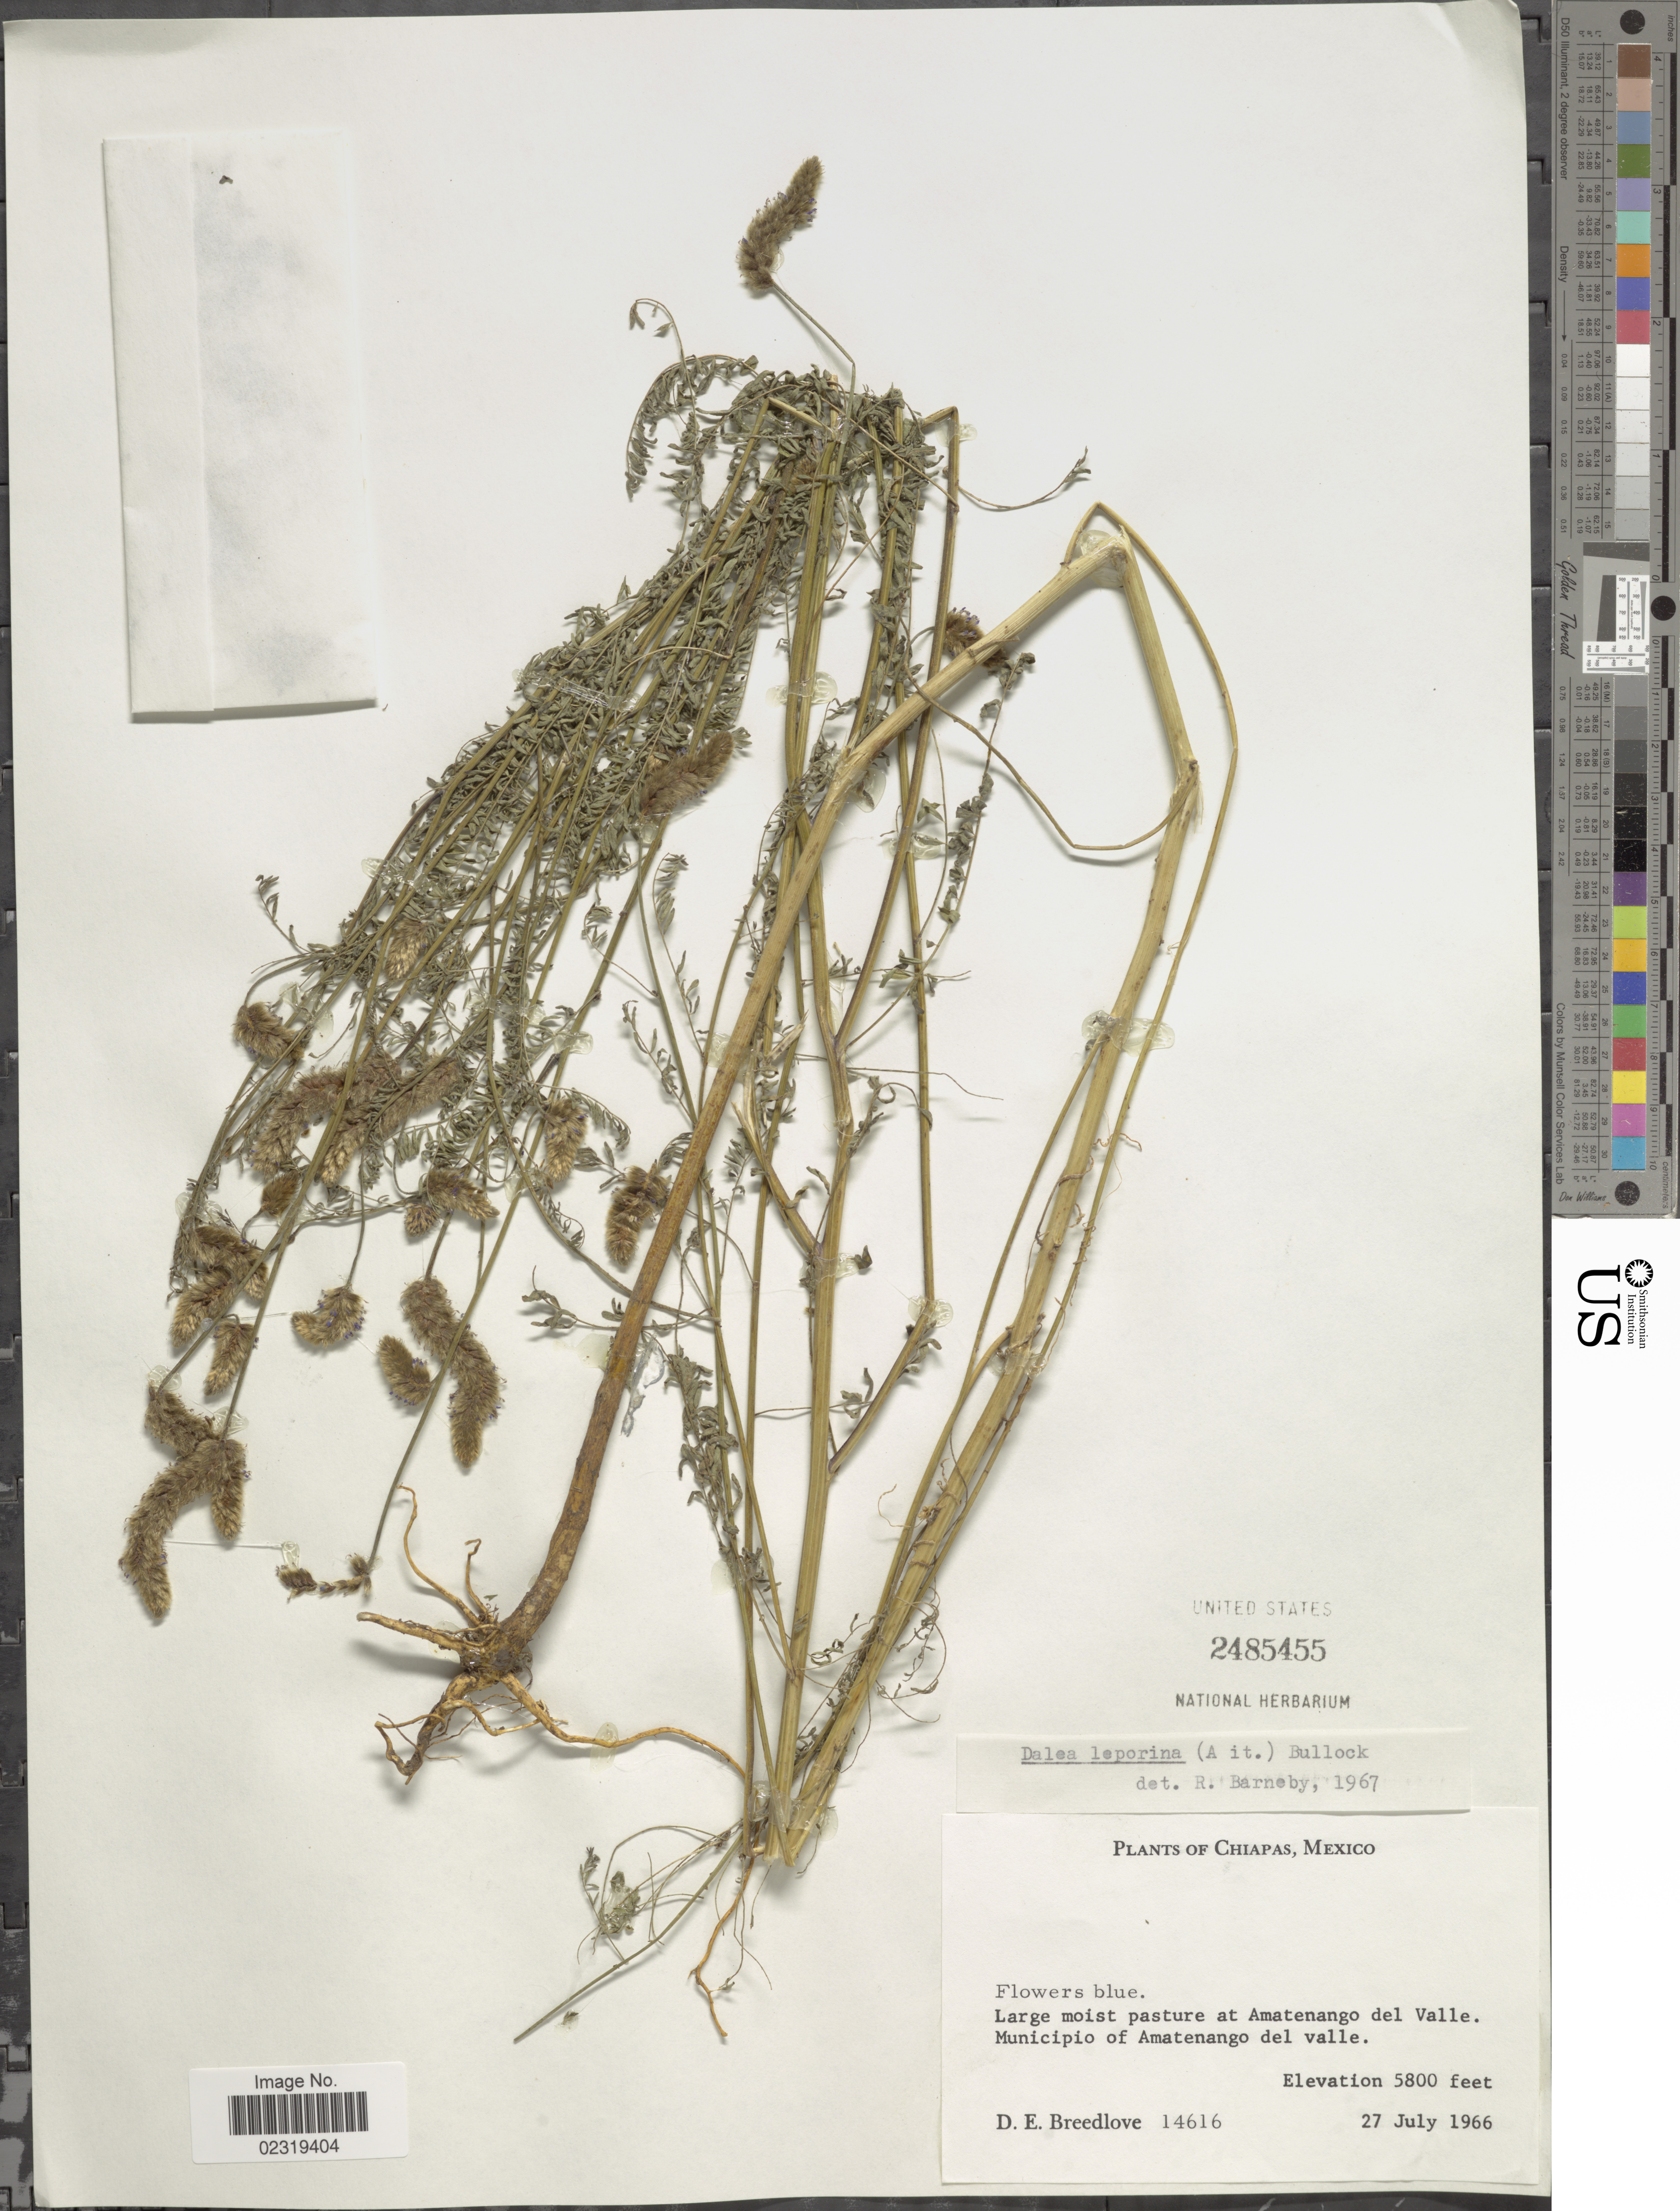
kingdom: Plantae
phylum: Tracheophyta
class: Magnoliopsida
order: Fabales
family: Fabaceae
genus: Dalea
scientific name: Dalea leporina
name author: (Aiton) Bullock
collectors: D. E. Breedlove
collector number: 14616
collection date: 1966-07-27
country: Mexico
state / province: Chiapas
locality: Large moist pasture at Amatenango del Valle. Municipio of Amatenango del valle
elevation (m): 1768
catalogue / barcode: US 2485455